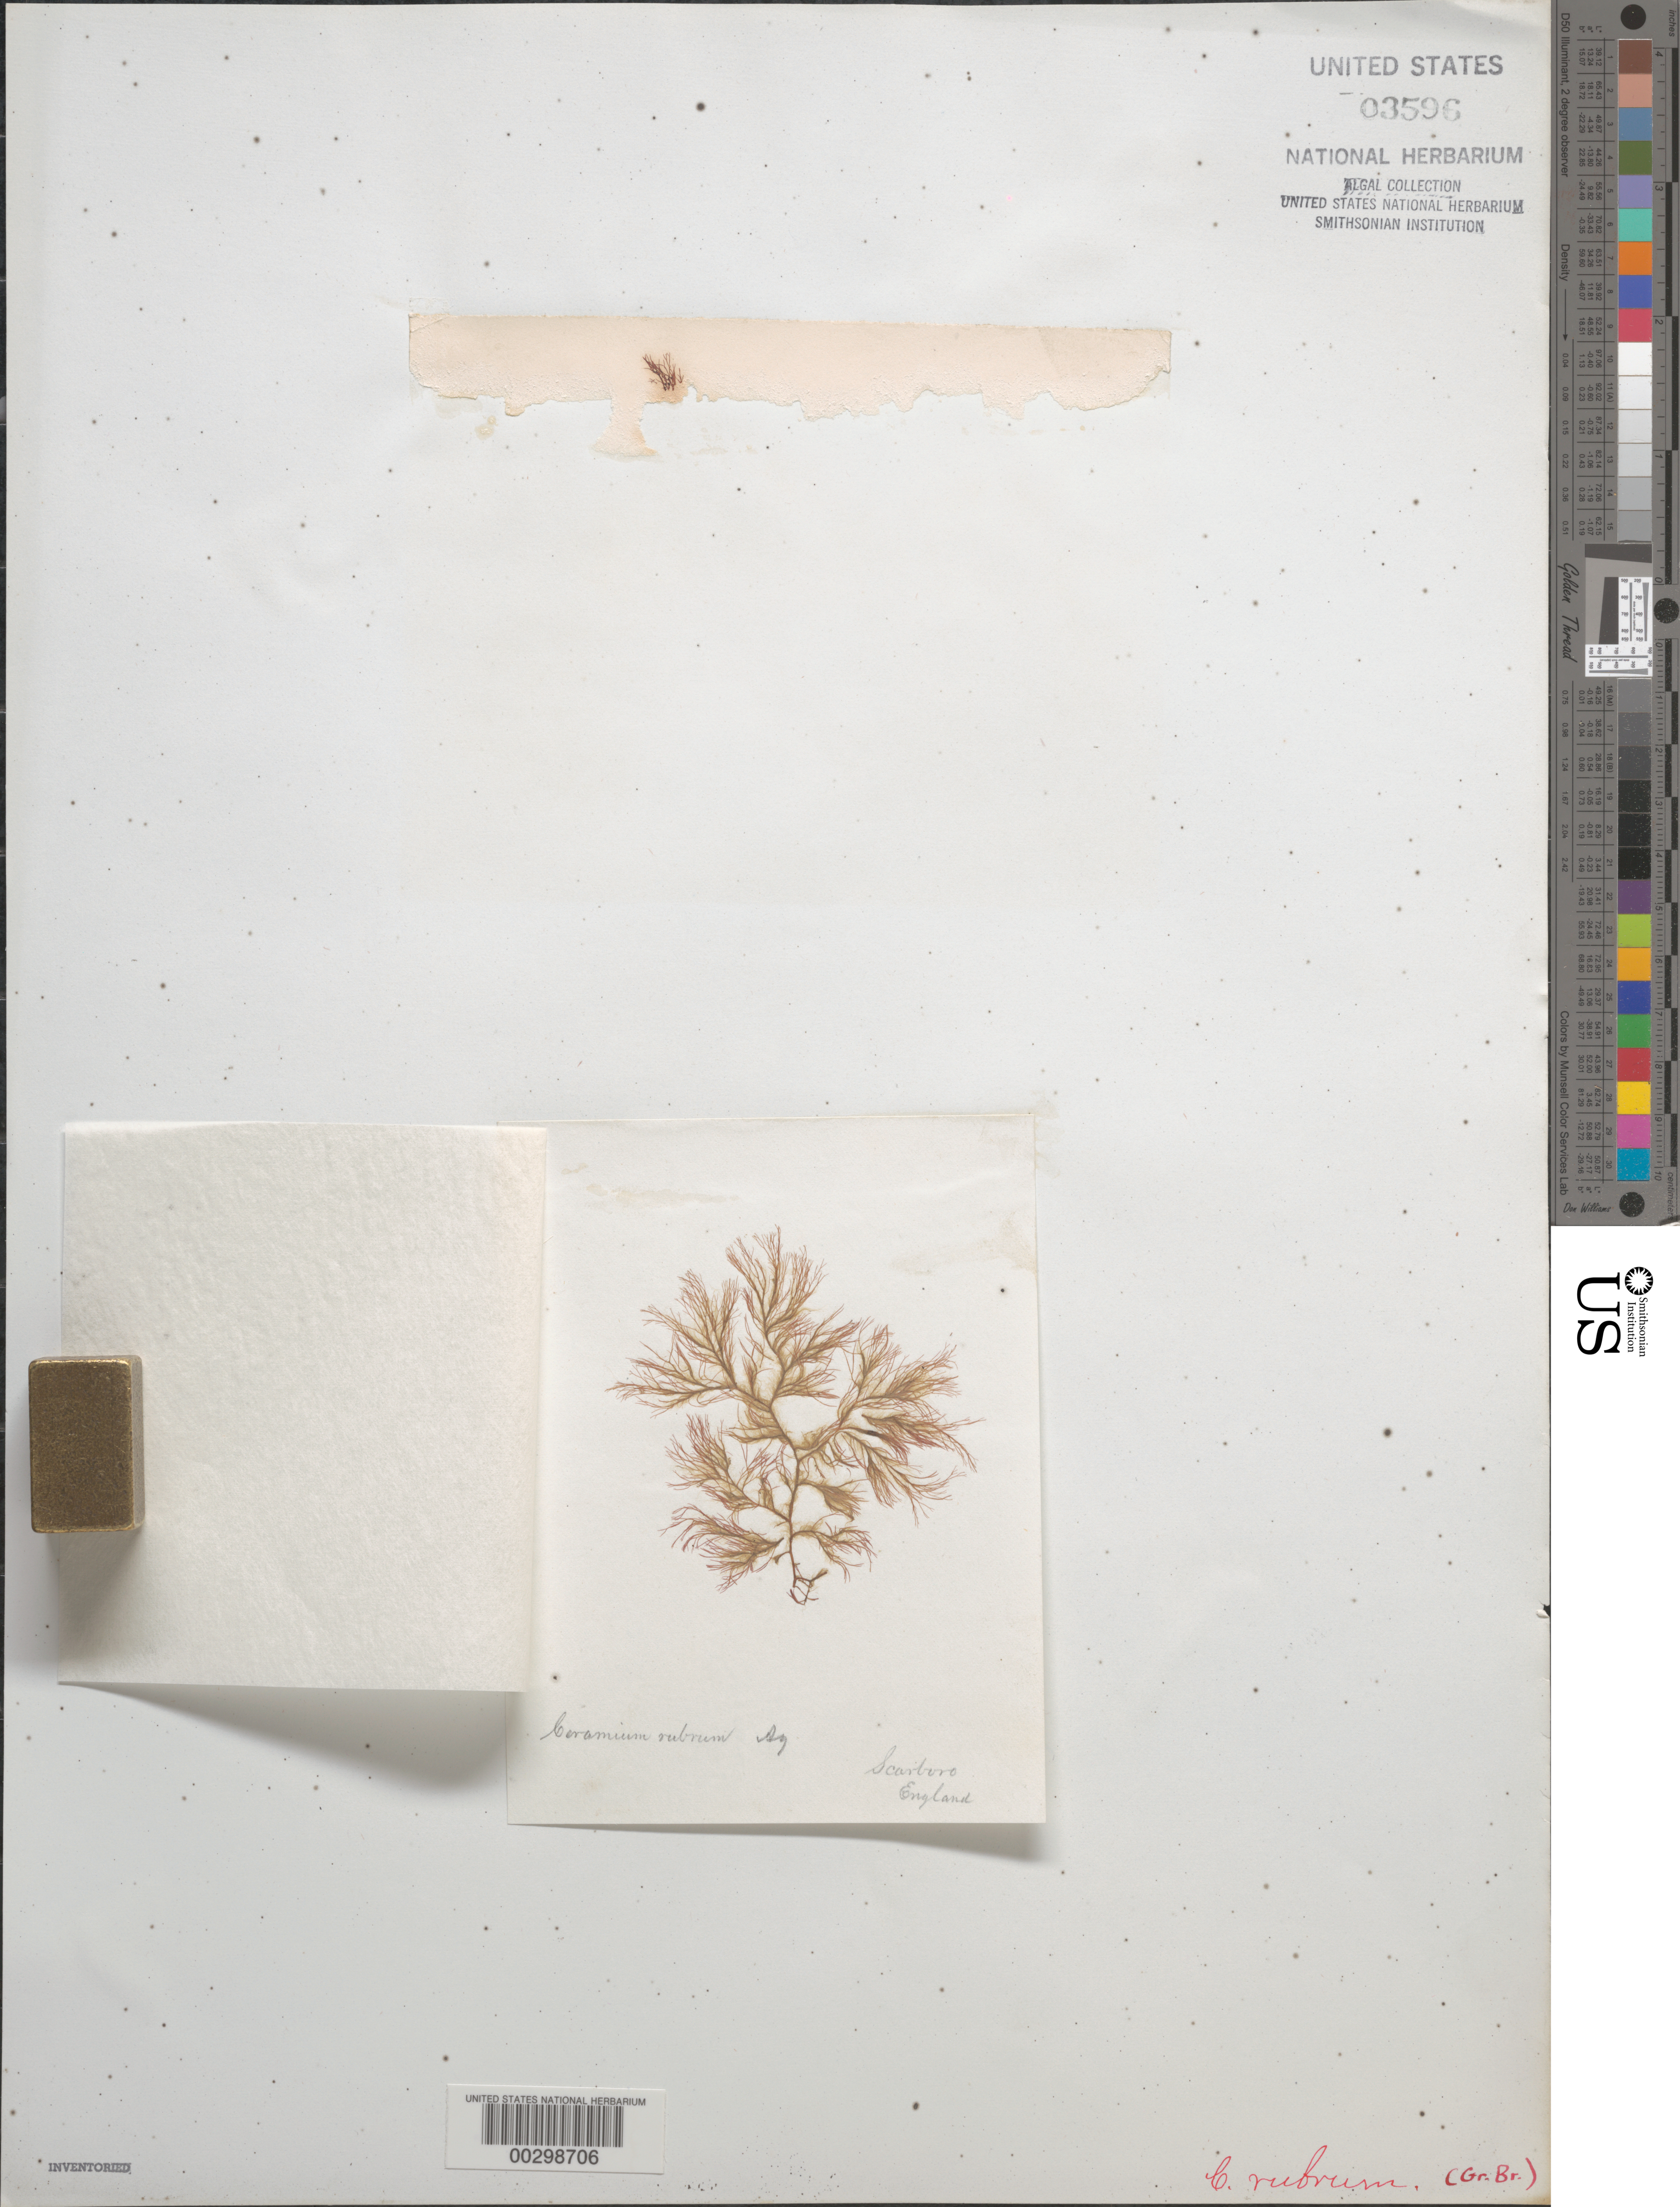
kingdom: Plantae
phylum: Rhodophyta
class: Florideophyceae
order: Ceramiales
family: Ceramiaceae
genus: Ceramium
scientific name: Ceramium rubrum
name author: C. Agardh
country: United Kingdom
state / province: England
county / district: North Yorkshire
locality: Scarborough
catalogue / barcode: US 3596